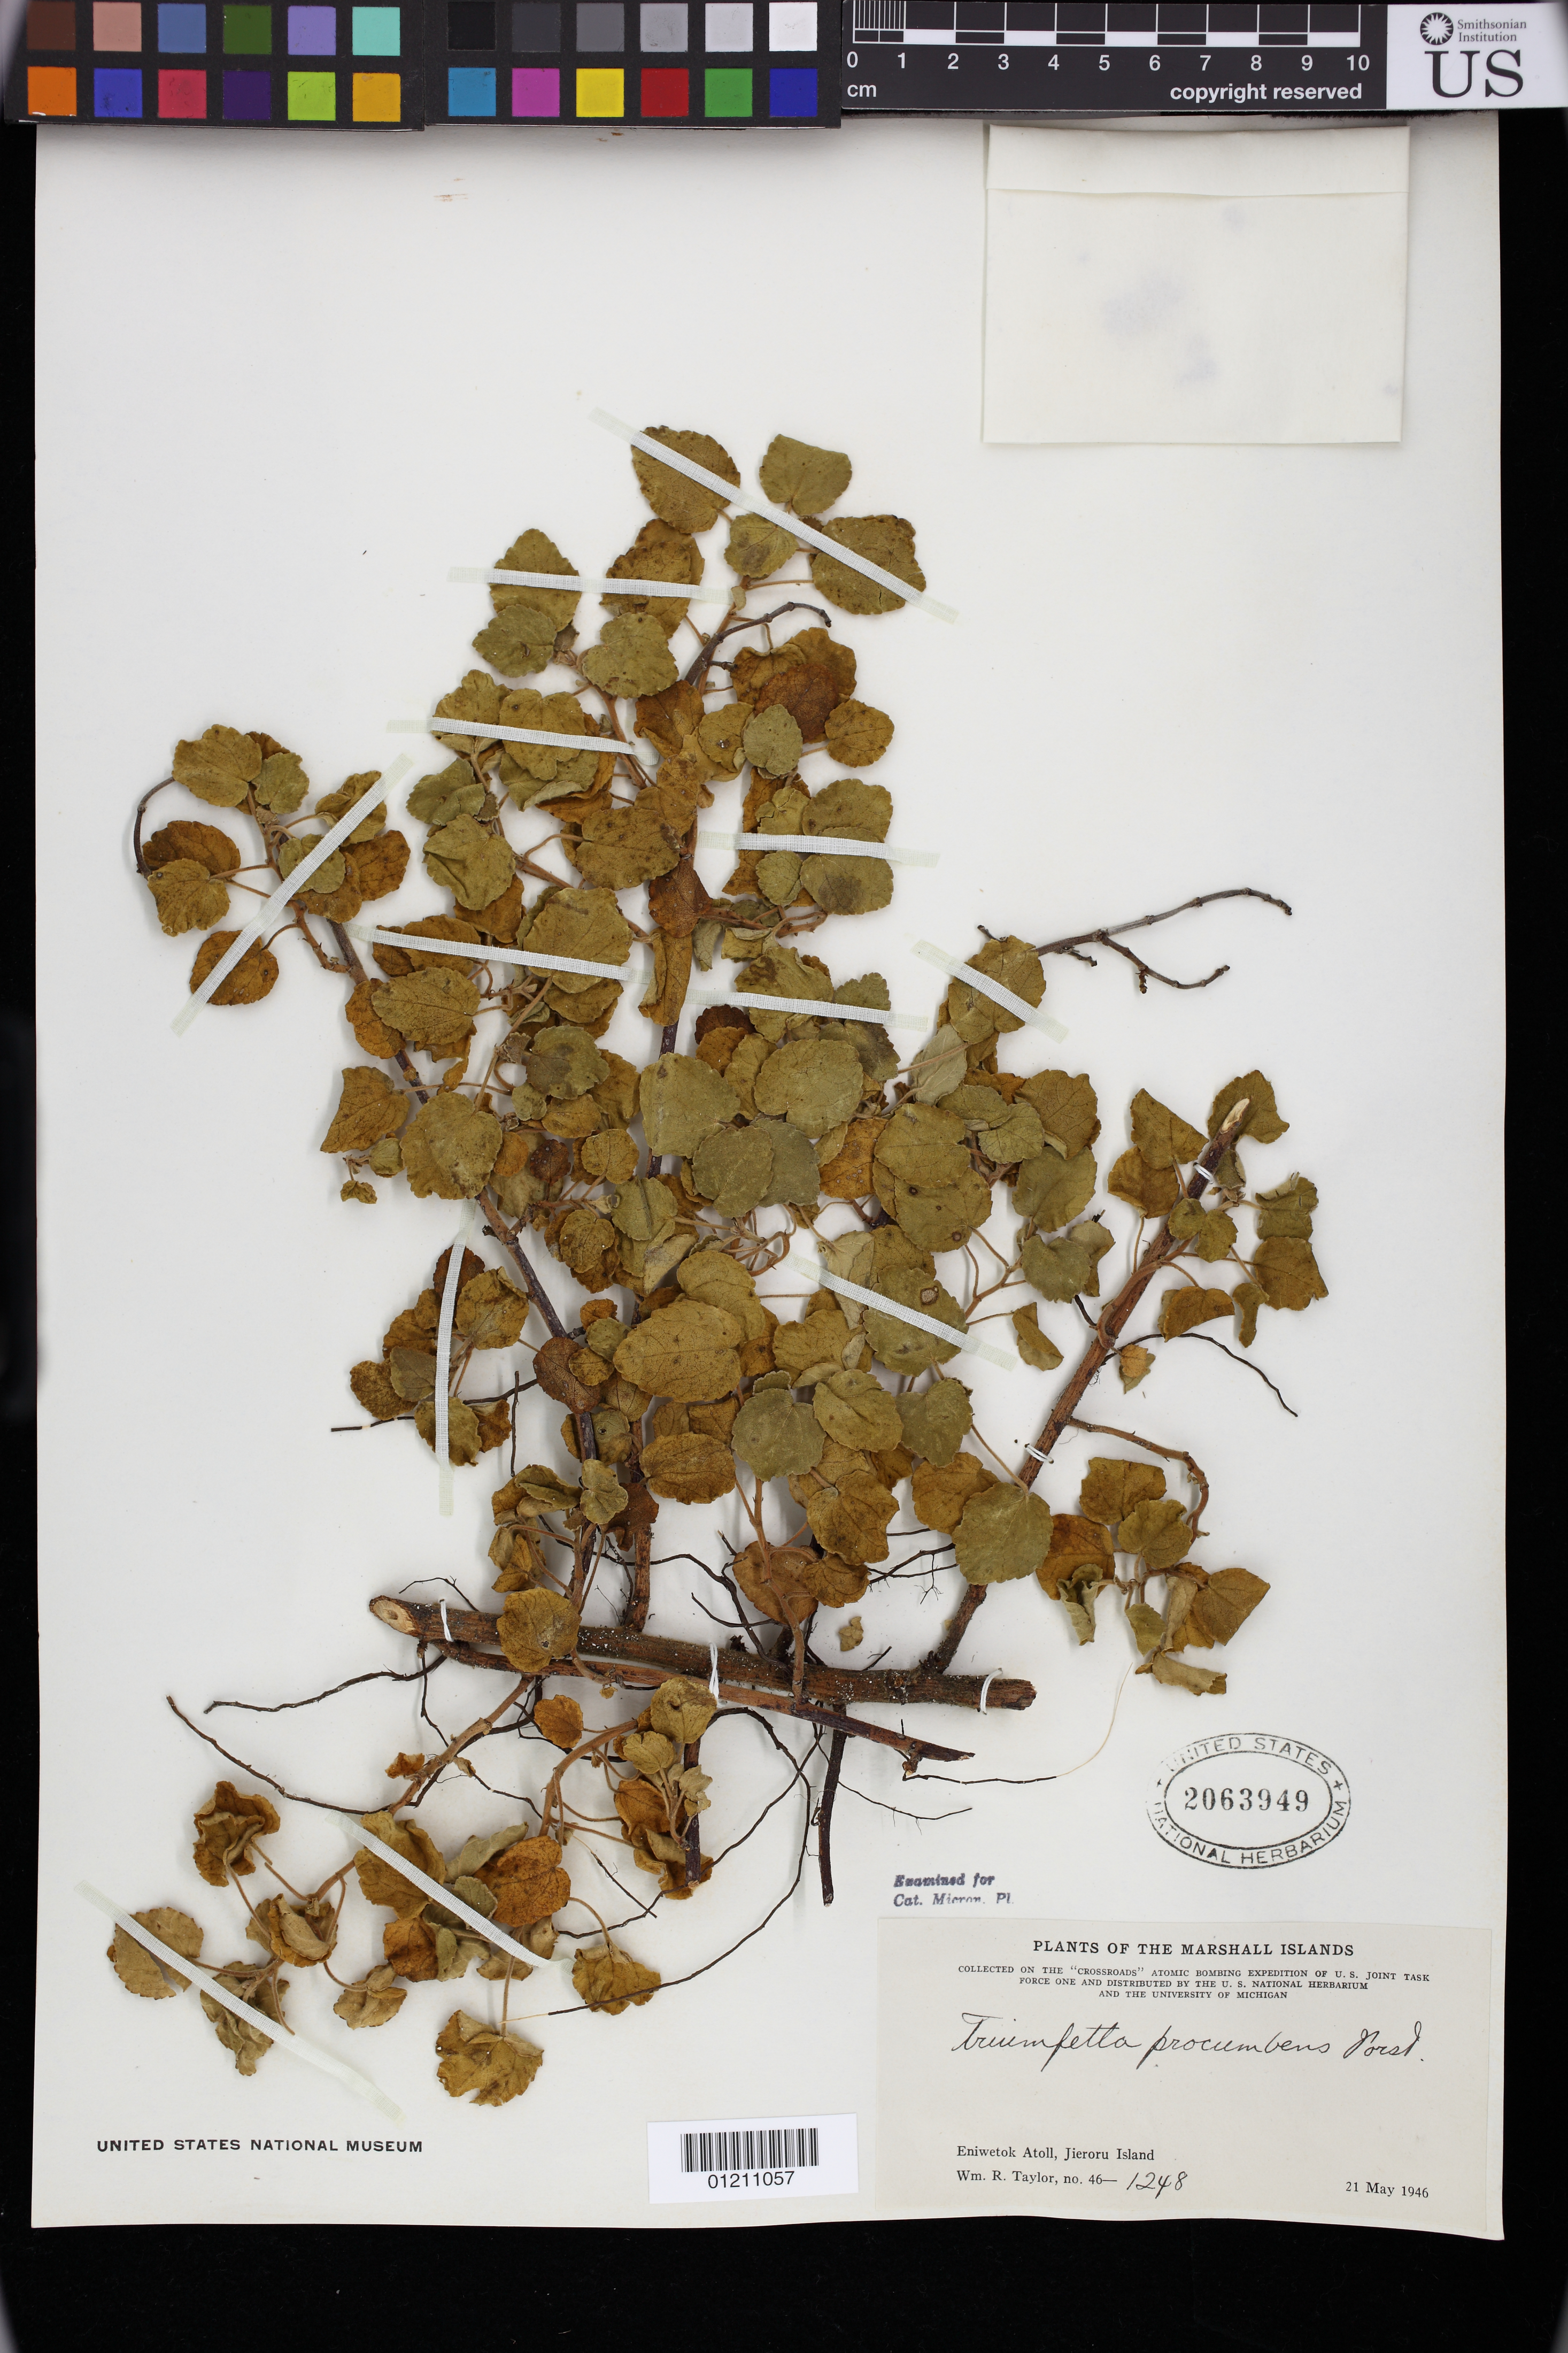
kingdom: Plantae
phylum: Tracheophyta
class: Magnoliopsida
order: Malvales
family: Malvaceae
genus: Triumfetta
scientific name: Triumfetta procumbens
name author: G. Forst.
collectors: W. R. Taylor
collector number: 46-1248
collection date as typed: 21 May 1946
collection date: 1946-05-21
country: Marshall Islands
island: Enewetak Atoll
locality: Marshall Islands: Eniwetok Atoll, Jieroru Island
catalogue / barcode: US 2063949